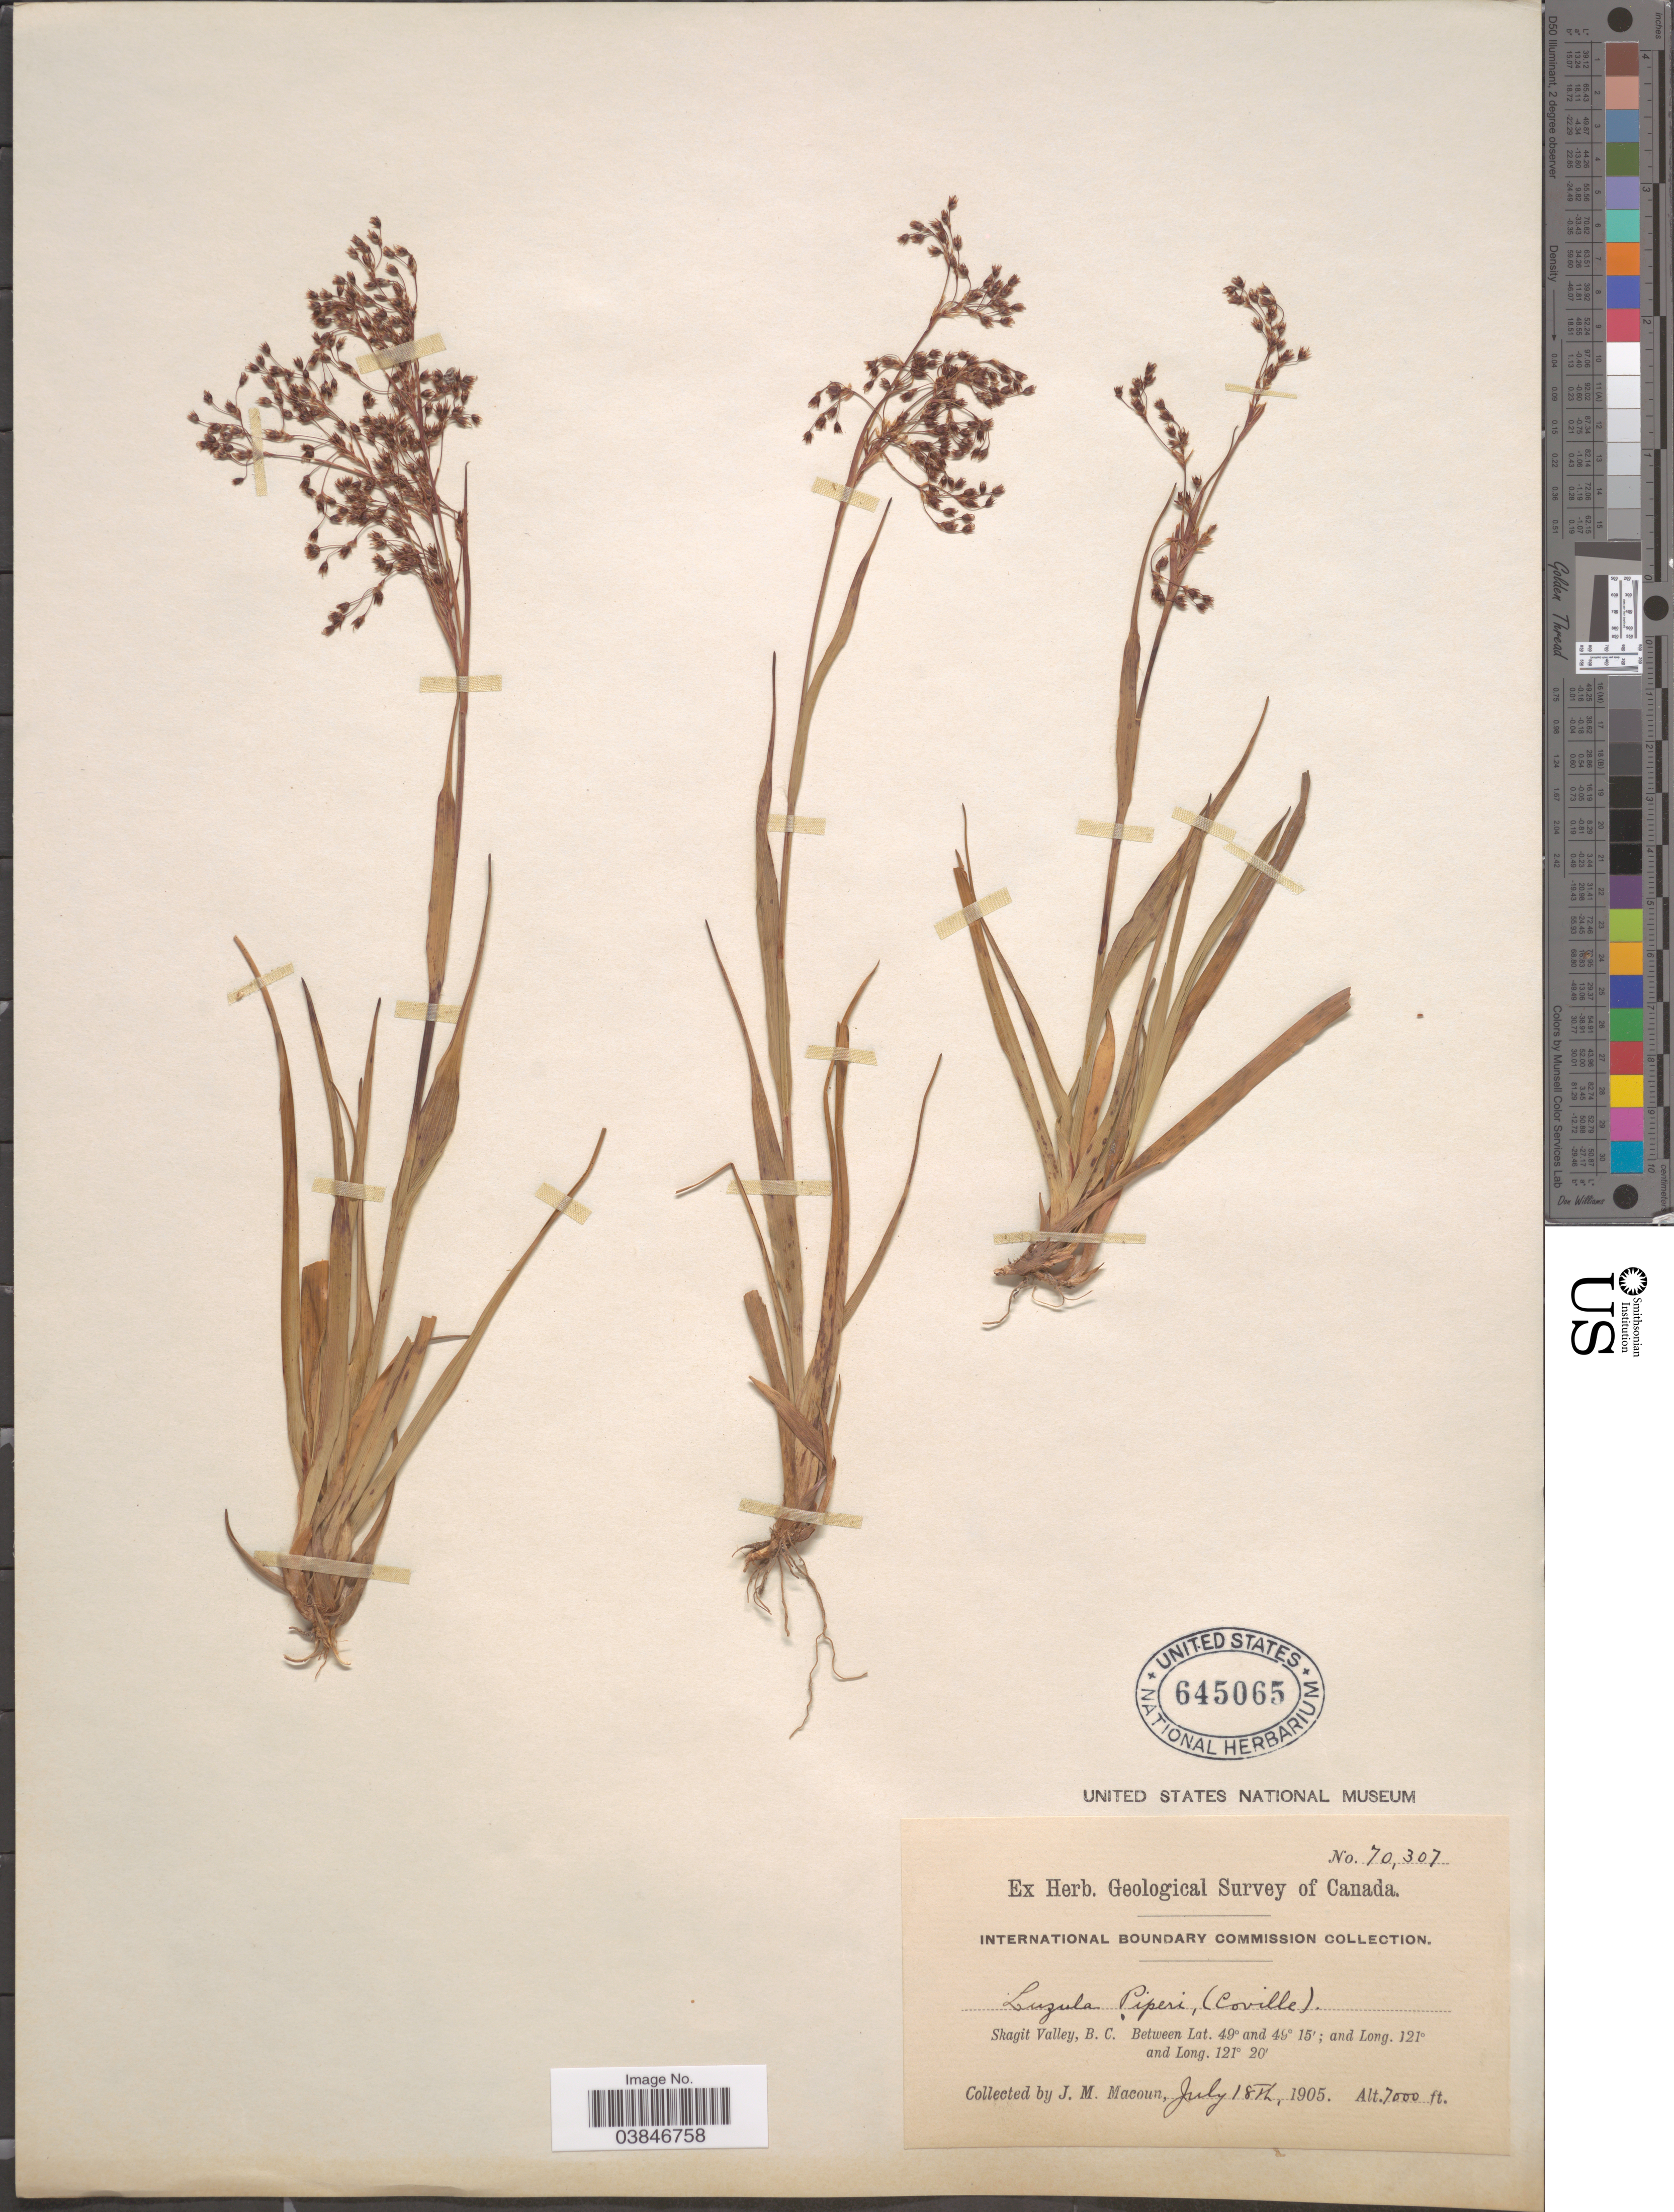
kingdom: Plantae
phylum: Tracheophyta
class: Liliopsida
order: Poales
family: Juncaceae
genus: Luzula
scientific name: Luzula piperi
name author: (Coville) M.E. Jones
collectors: J. M. Macoun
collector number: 70307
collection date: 1905-07-18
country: Canada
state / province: British Columbia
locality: Skagit Valley.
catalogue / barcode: US 645065